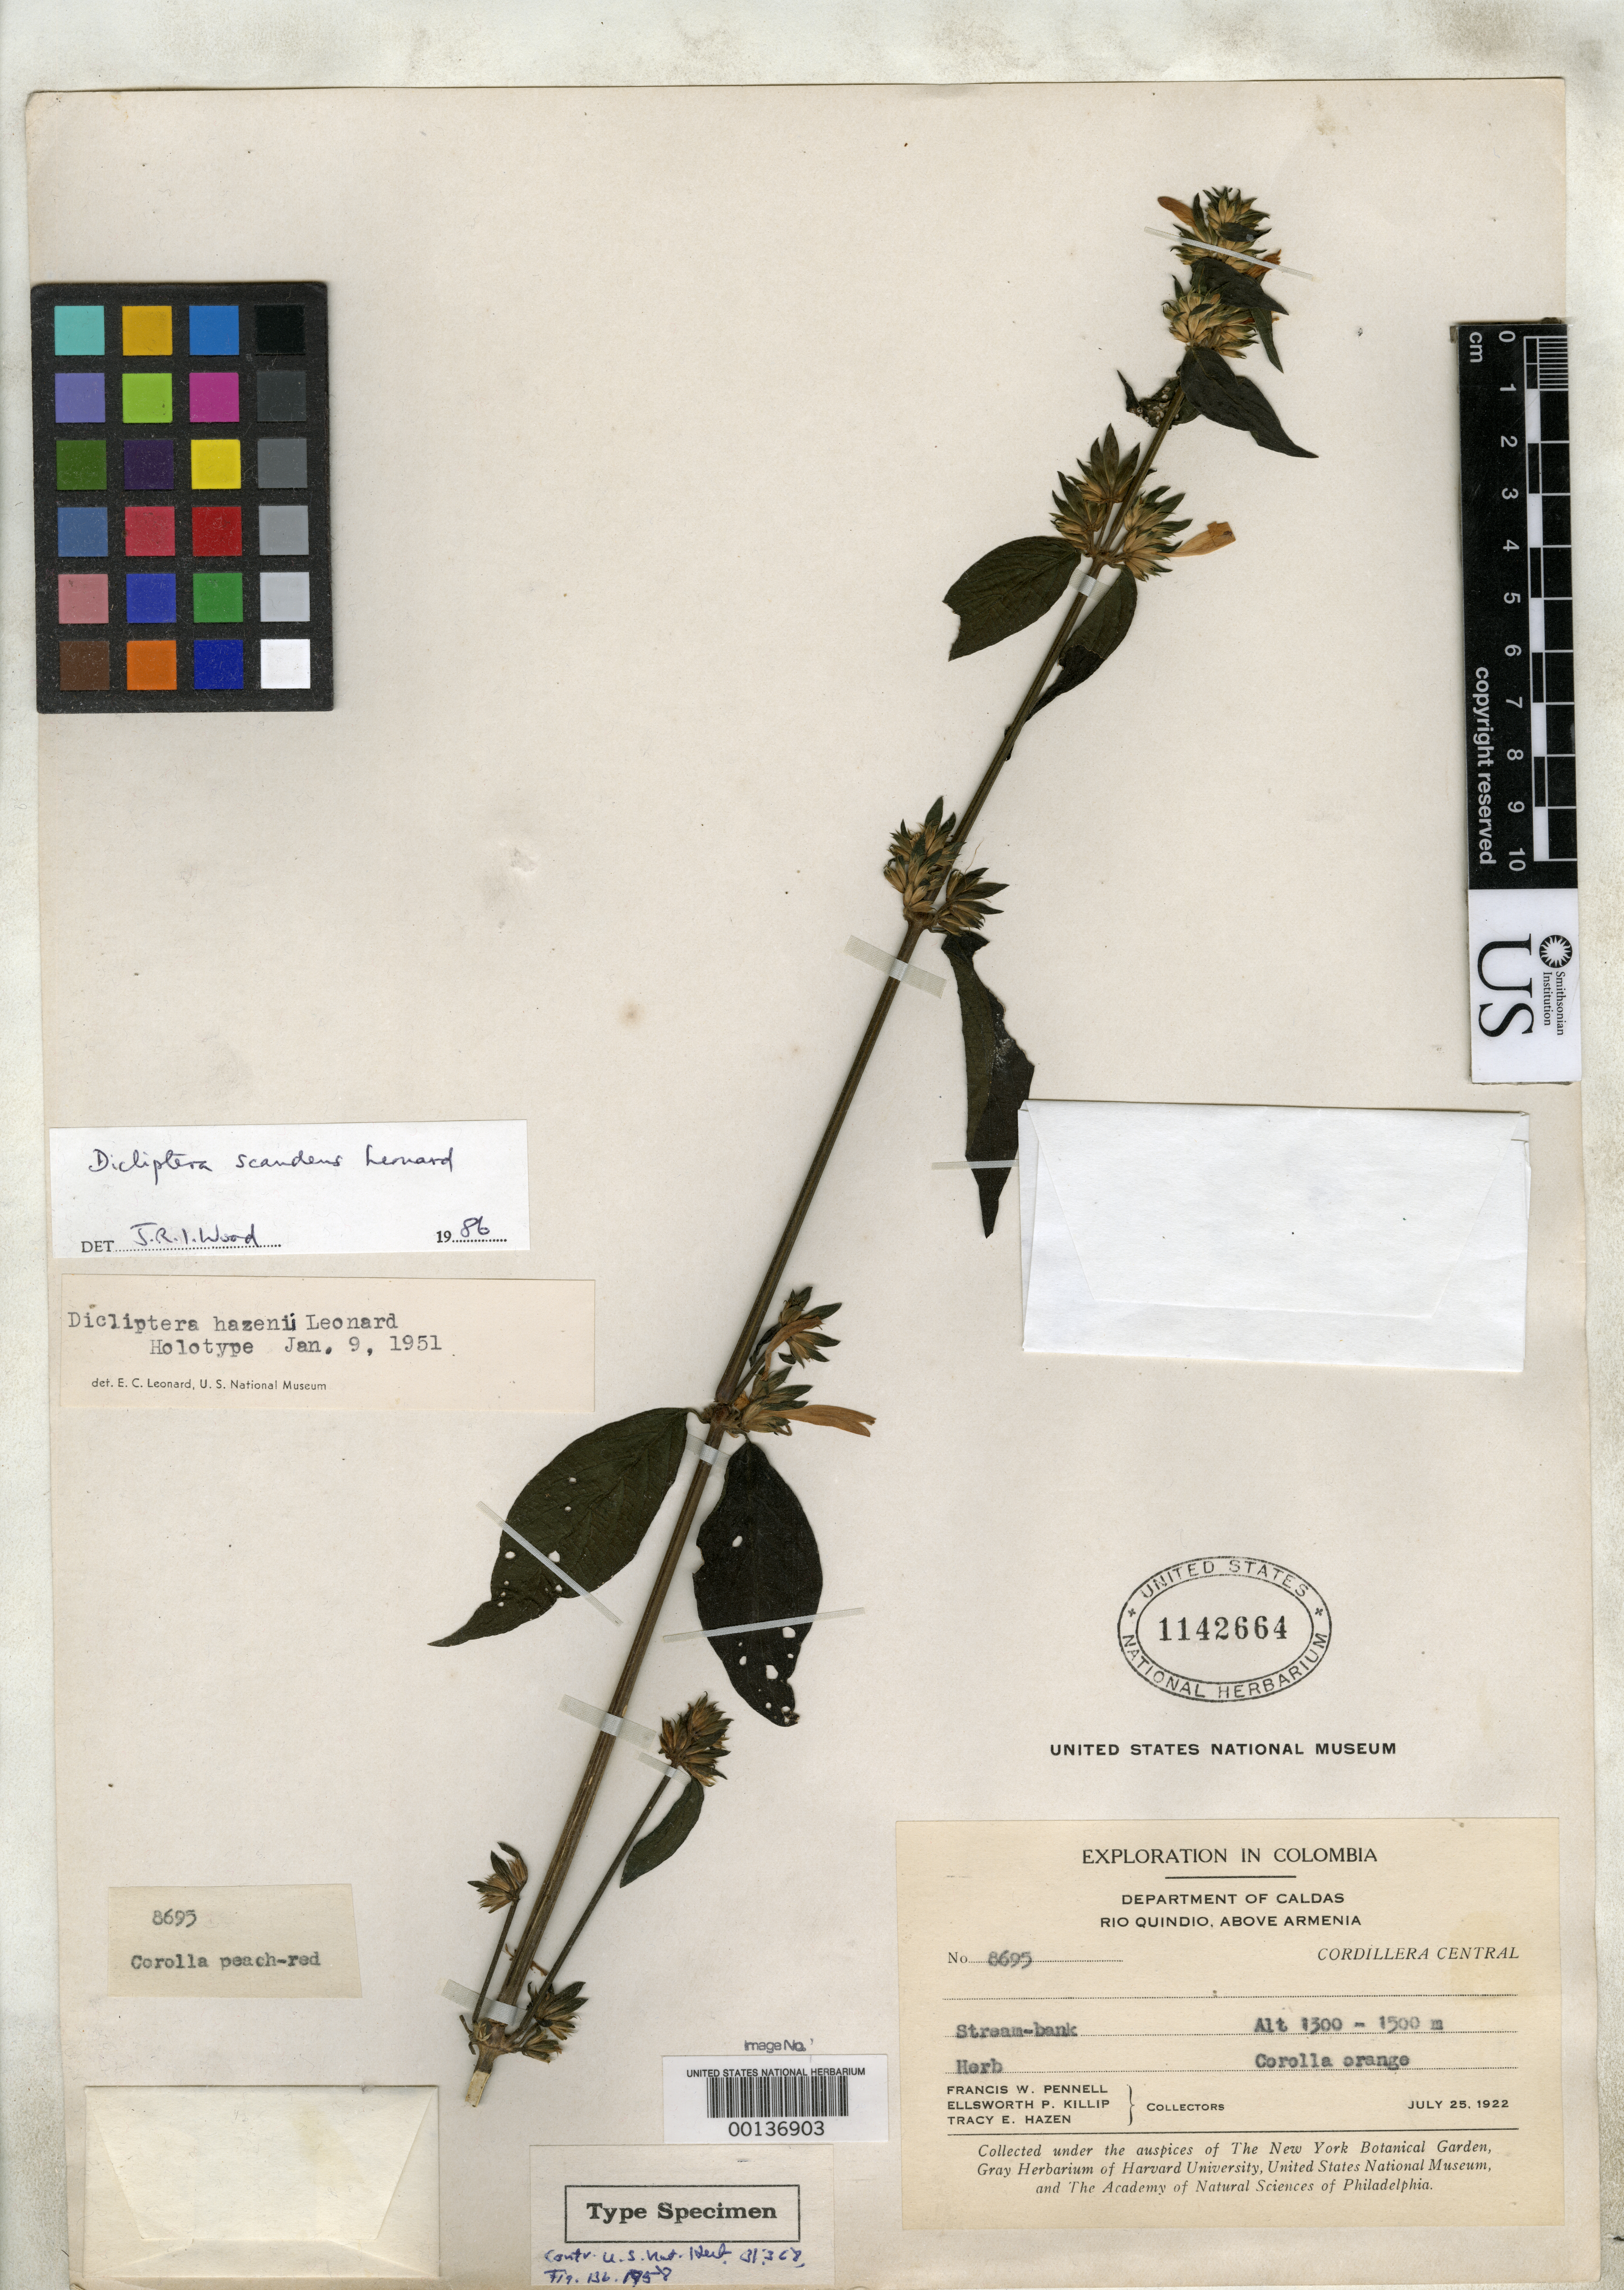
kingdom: Plantae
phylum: Tracheophyta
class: Magnoliopsida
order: Lamiales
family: Acanthaceae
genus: Dicliptera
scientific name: Dicliptera hazenii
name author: Leonard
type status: Holotype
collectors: F. W. Pennell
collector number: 8695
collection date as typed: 25 Jul 1922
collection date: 1922-07-25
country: Colombia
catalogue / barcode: US 1142664